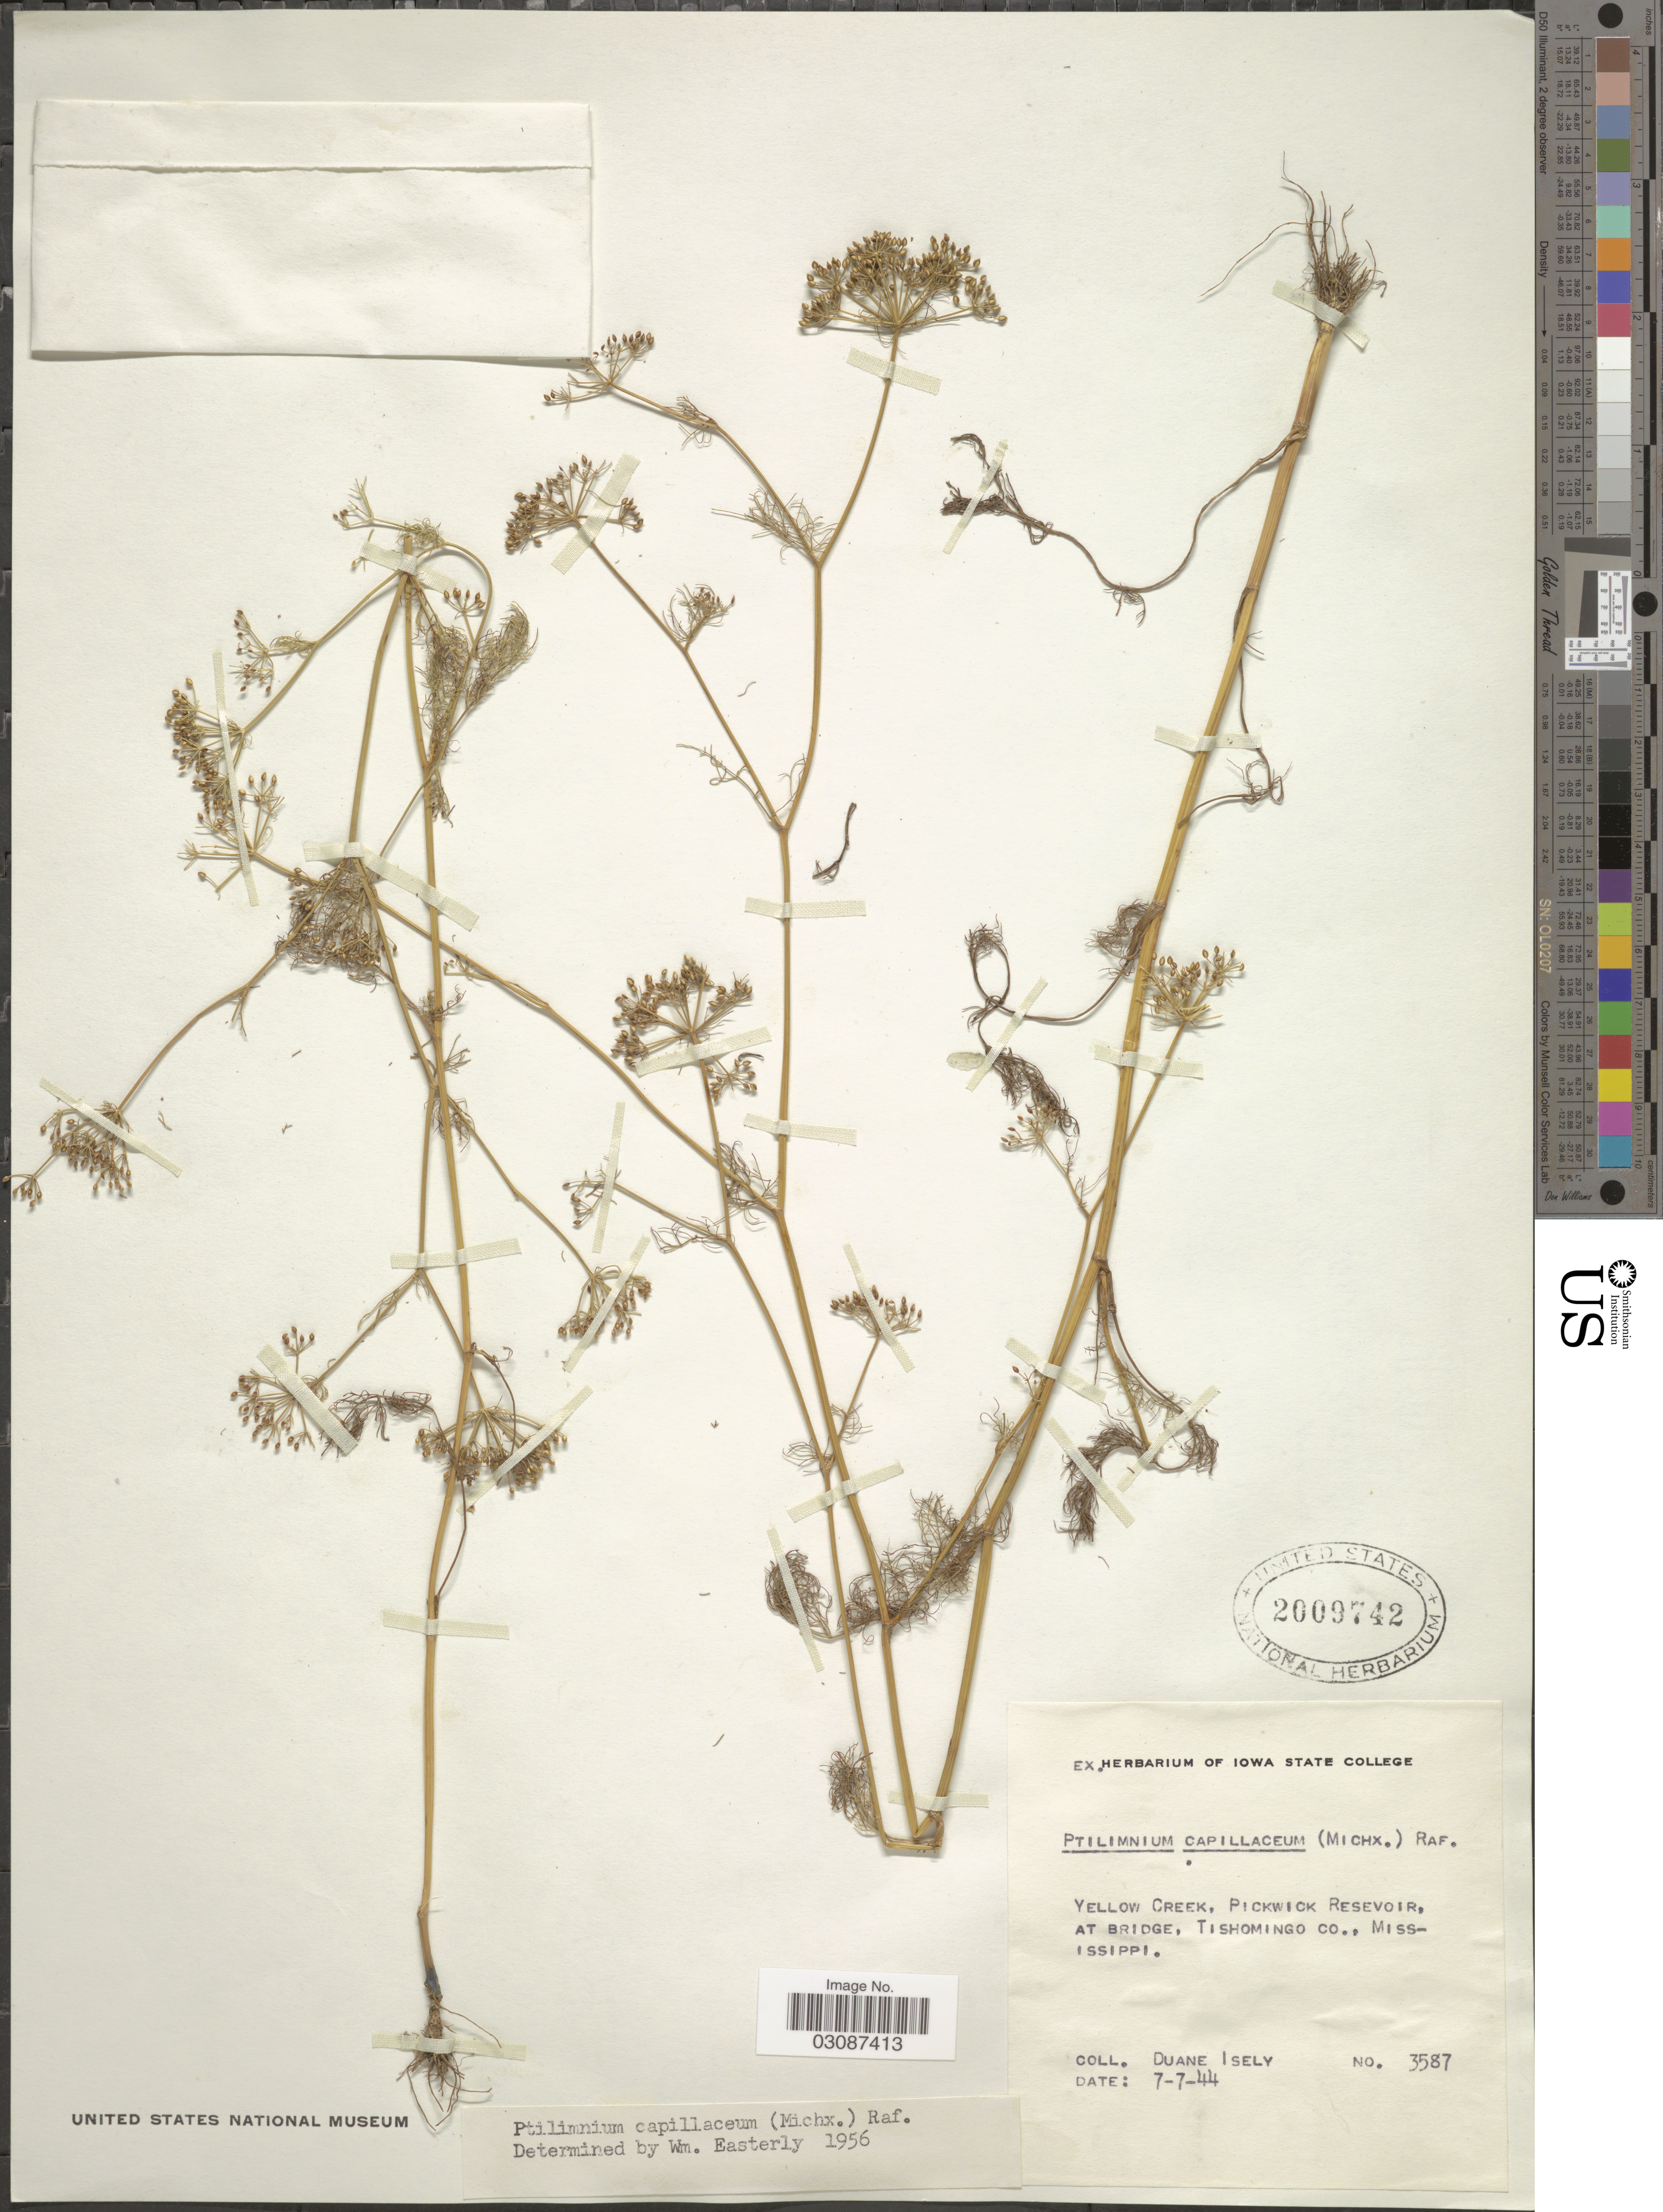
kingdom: Plantae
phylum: Tracheophyta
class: Magnoliopsida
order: Apiales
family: Apiaceae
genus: Ptilimnium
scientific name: Ptilimnium capillaceum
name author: (Michx.) Raf.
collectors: D. Isely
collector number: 3587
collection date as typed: Transcribed d/m/y: 7/7/44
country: United States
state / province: Mississippi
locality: Yellow Creek, Pickwick Reservoir, at bridge, Tishomingo Co.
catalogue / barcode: US 2009742